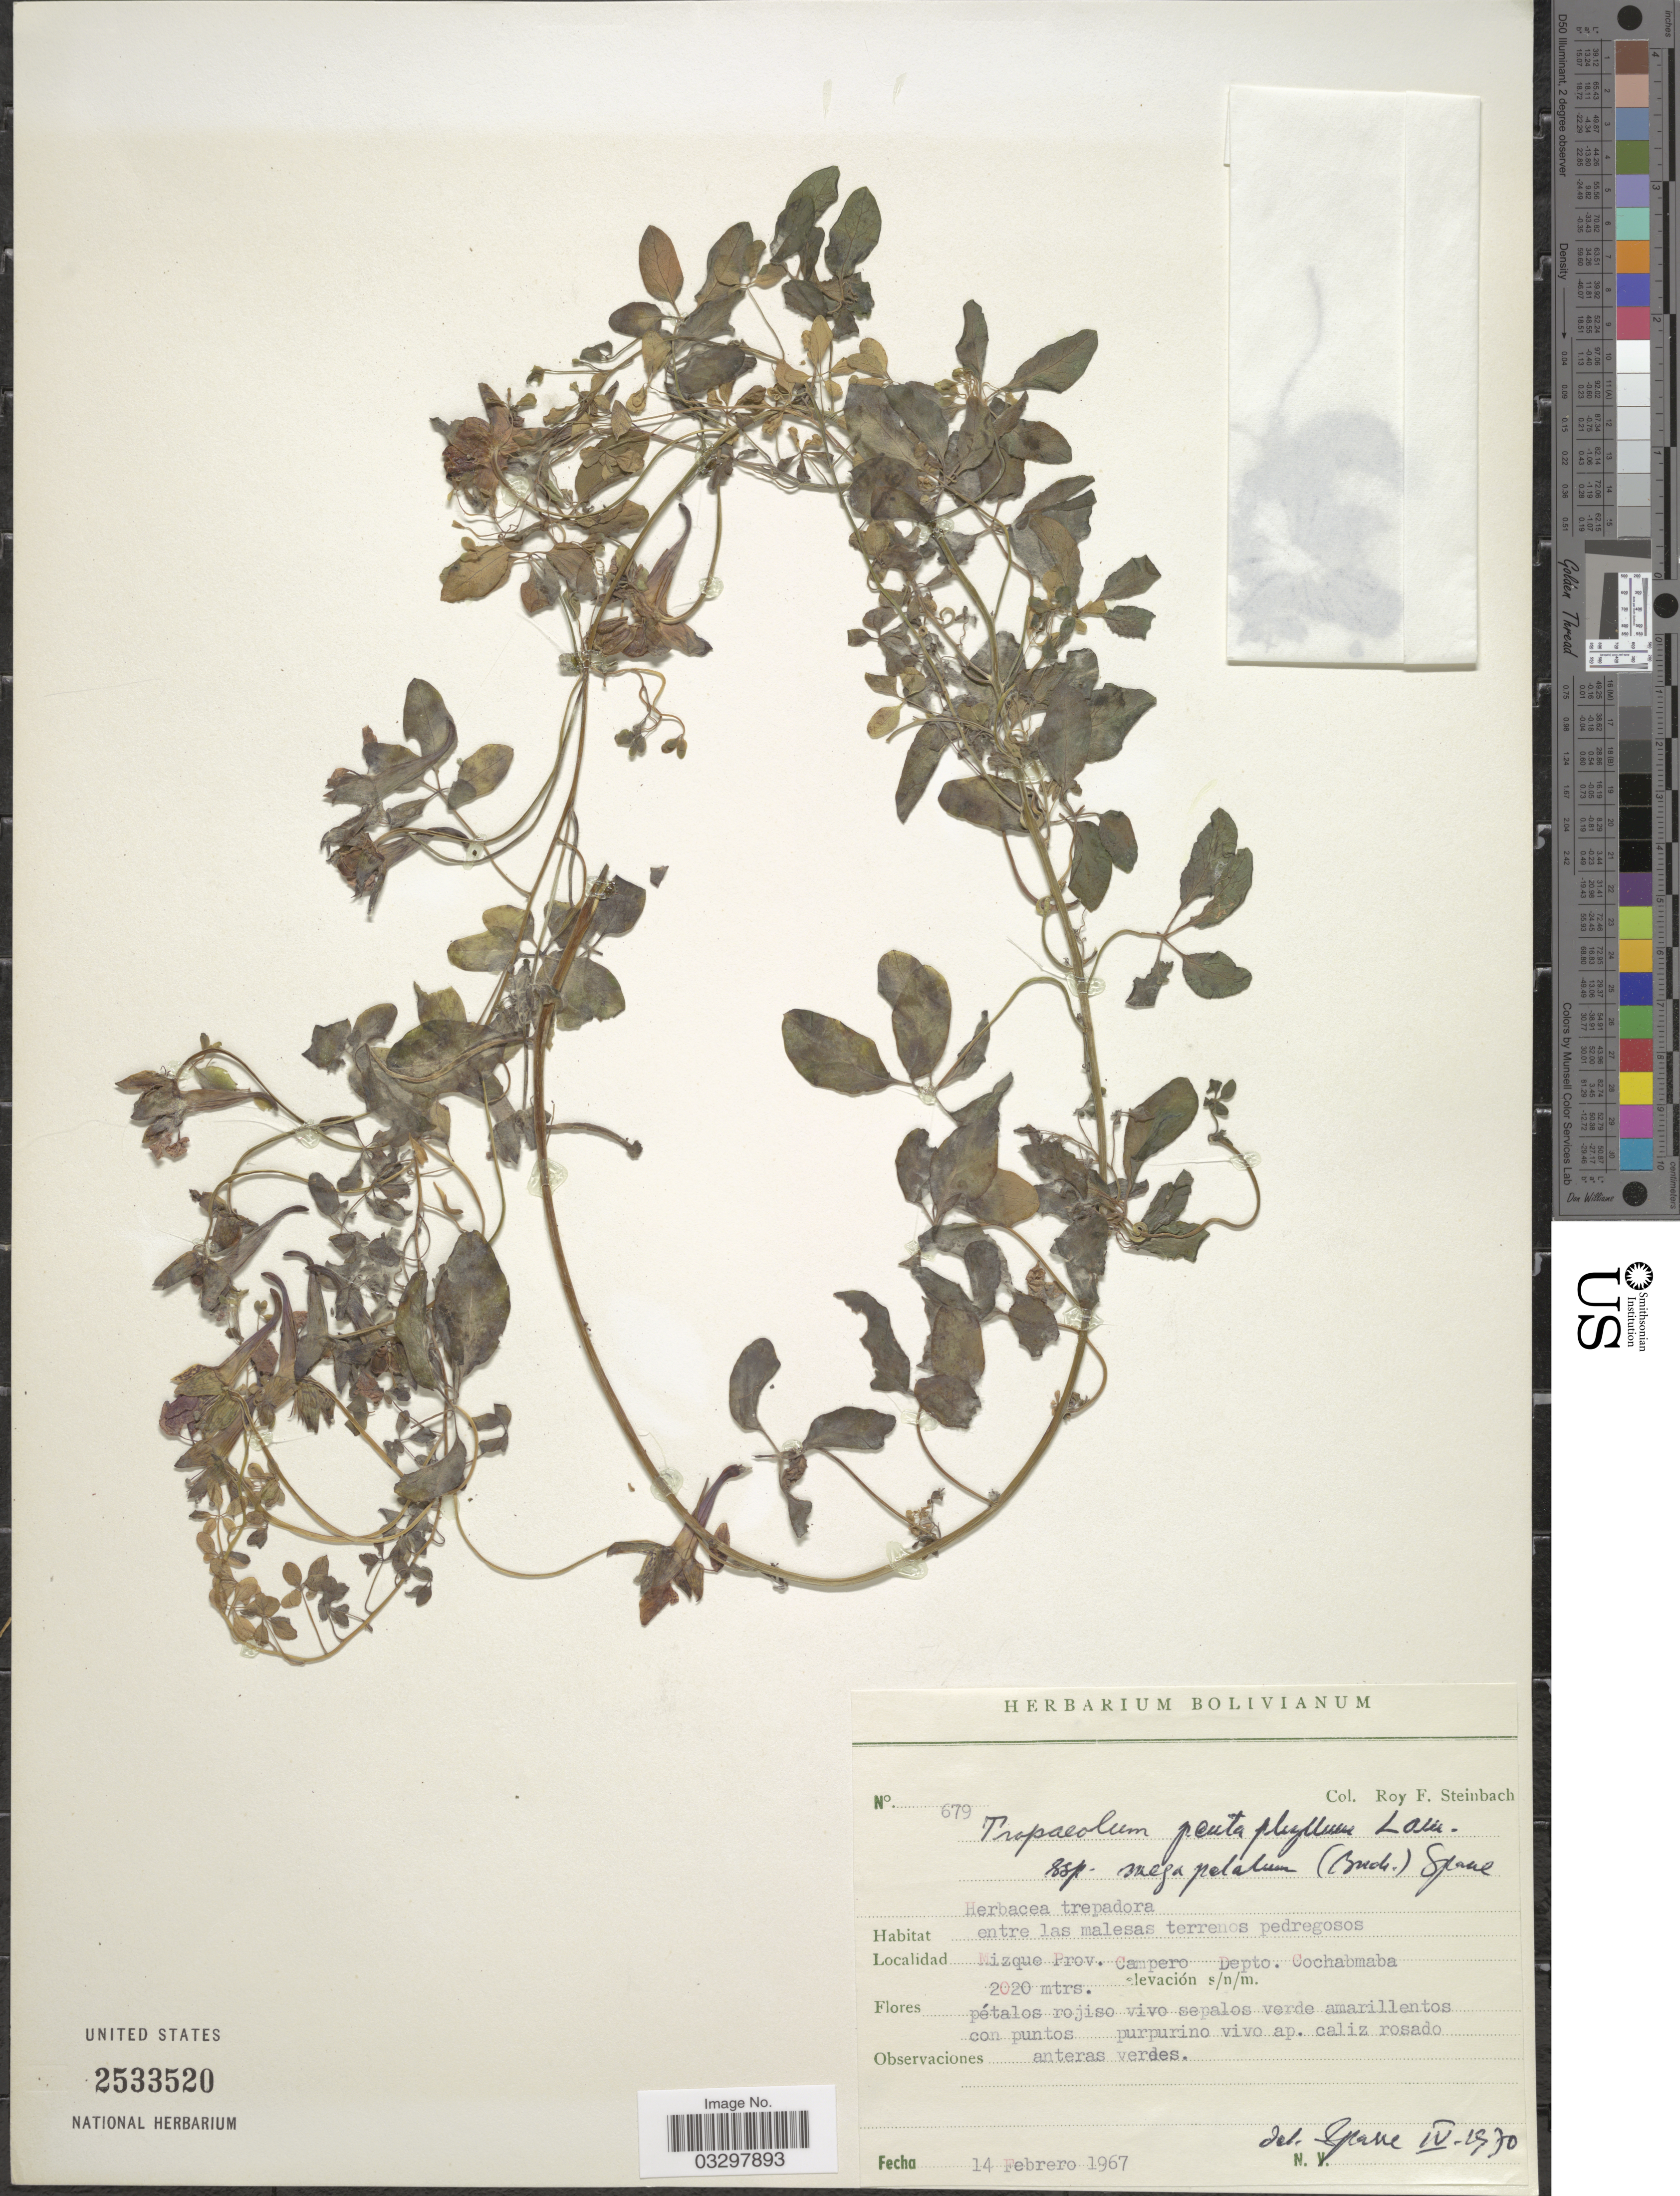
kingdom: Plantae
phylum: Tracheophyta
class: Magnoliopsida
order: Brassicales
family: Tropaeolaceae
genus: Tropaeolum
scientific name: Tropaeolum pentaphyllum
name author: Lam.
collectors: R. F. Steinbach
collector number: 679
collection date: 1967-02-14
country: Bolivia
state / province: Cochabamba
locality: Entre las malesas terrenos pedregosos, Mizque Prov. Campero, Depto. Cochabmaba.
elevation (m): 2020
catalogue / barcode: US 2533520